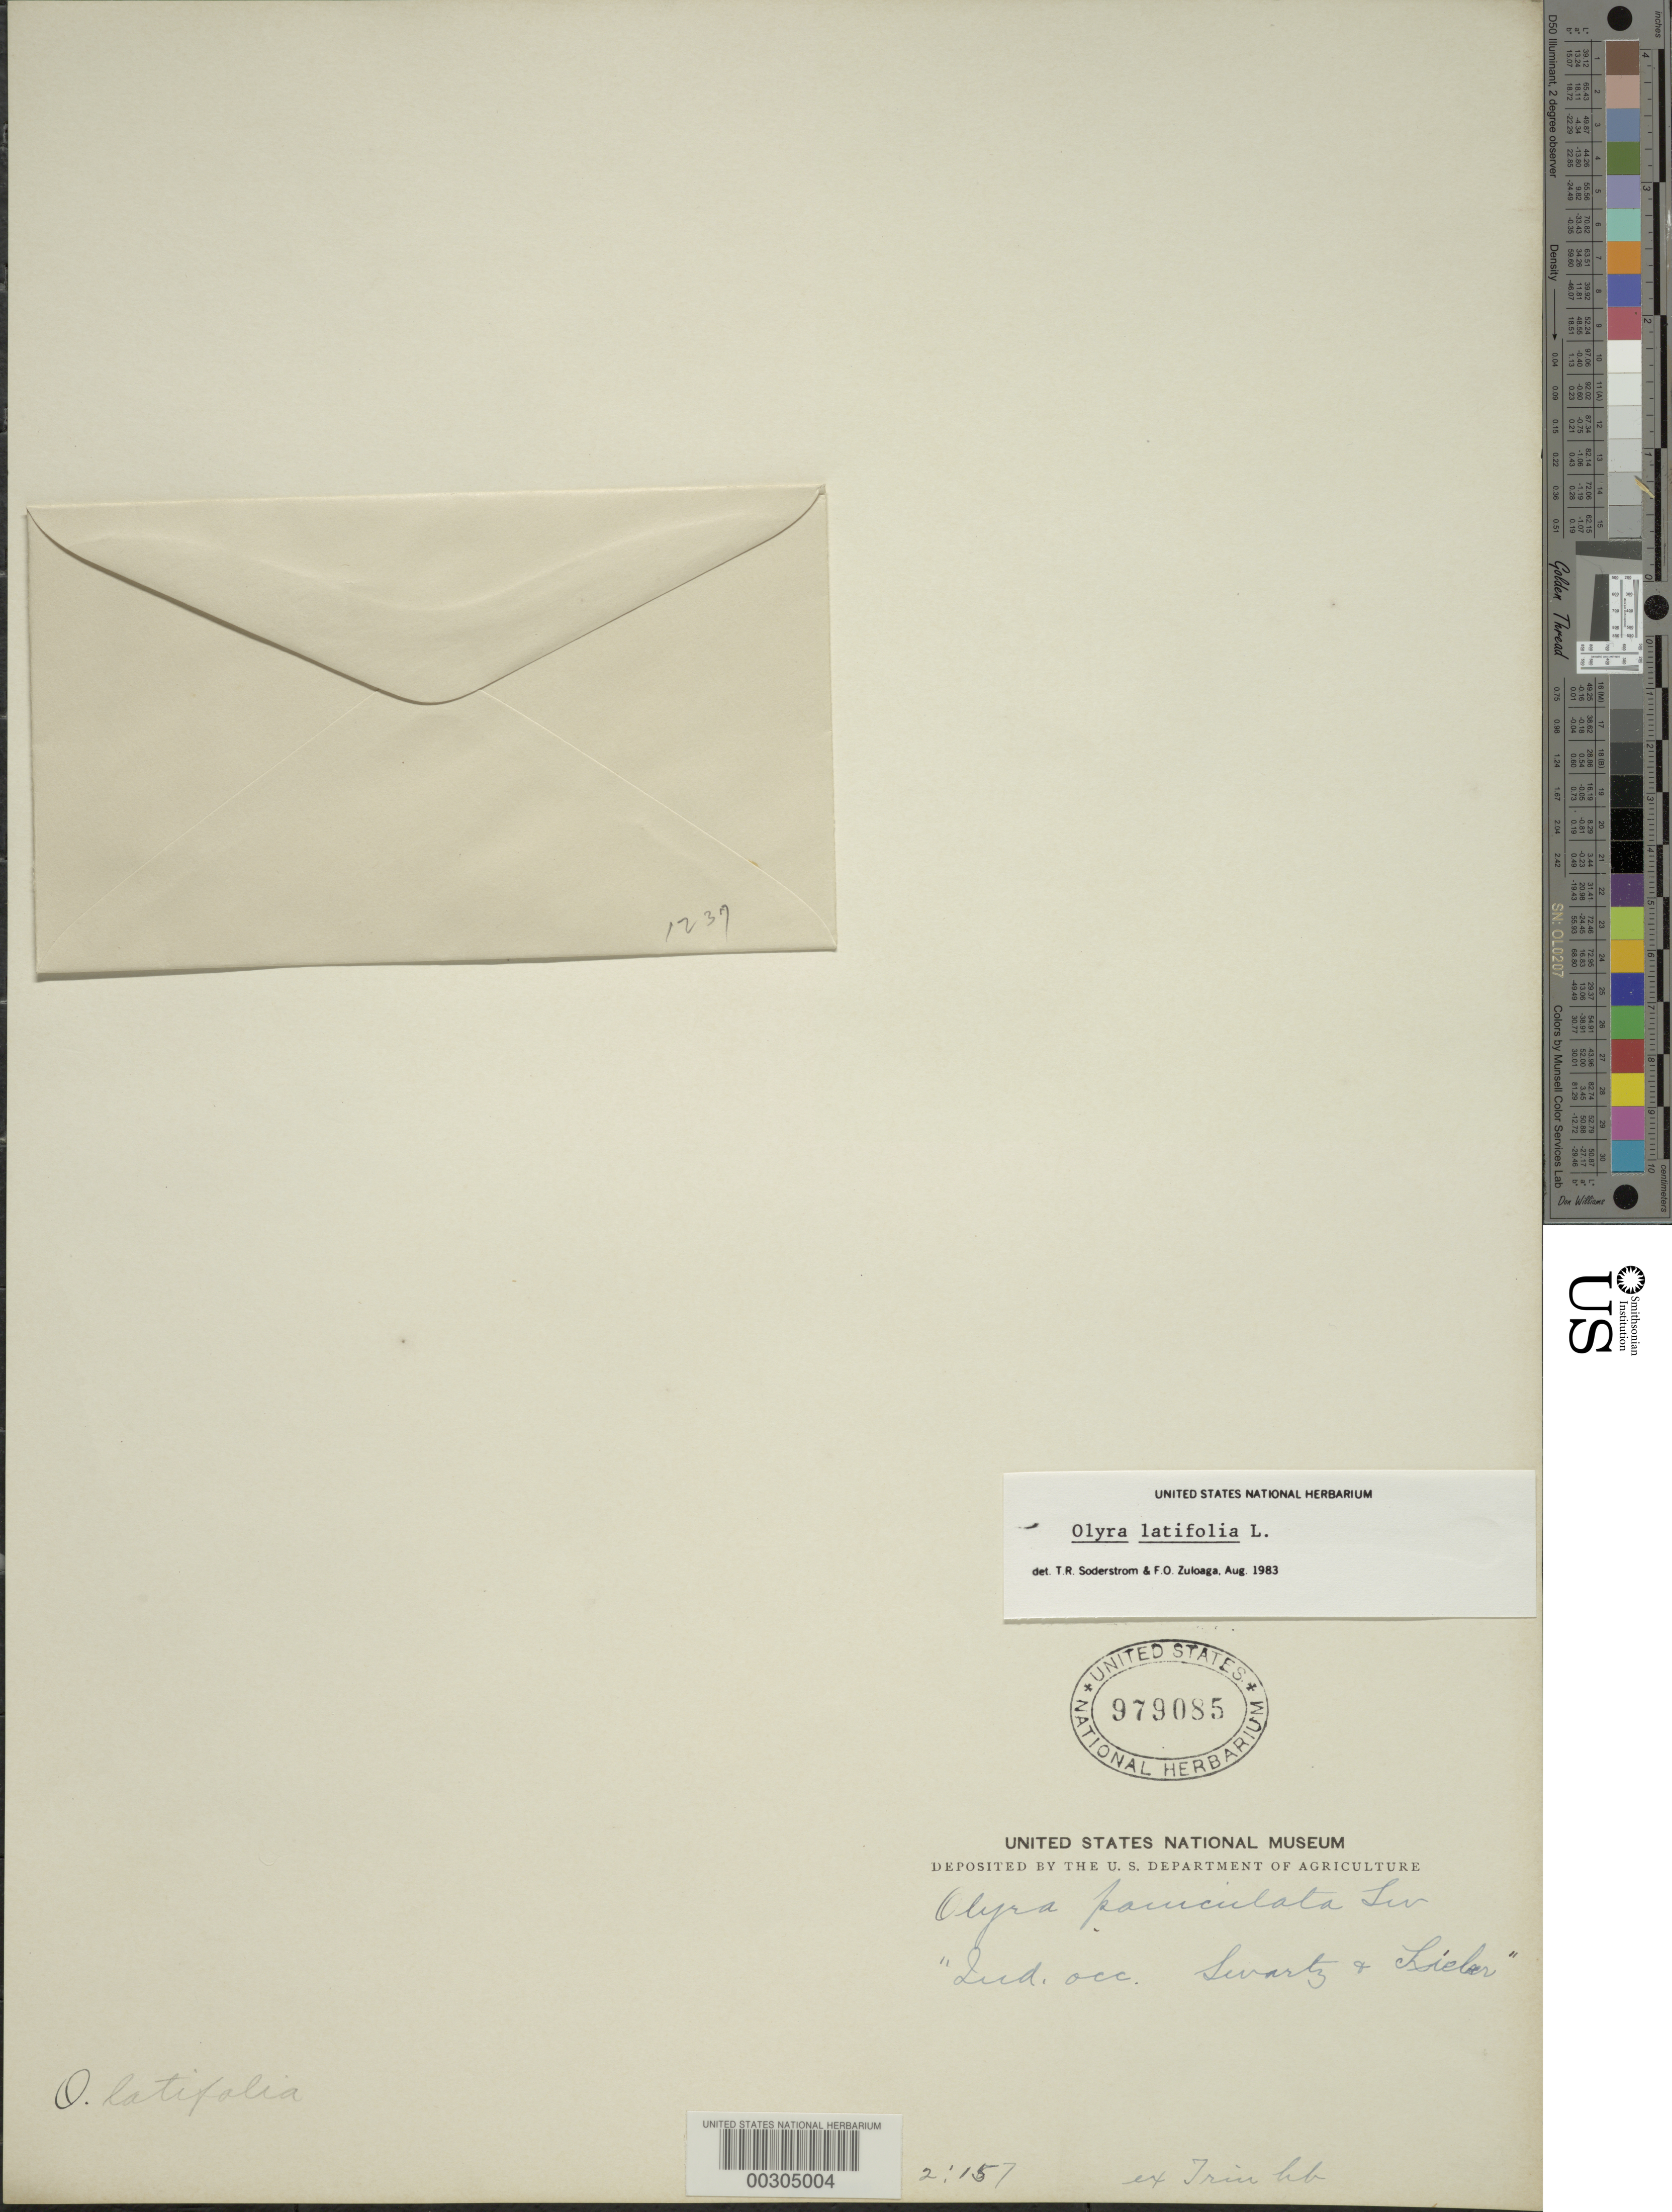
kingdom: Plantae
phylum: Tracheophyta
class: Liliopsida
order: Poales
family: Poaceae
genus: Olyra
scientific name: Olyra latifolia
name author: L.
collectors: -- Swartz & -. Lieler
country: United States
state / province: Massachusetts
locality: Arnold Arboretum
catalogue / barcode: US 979085